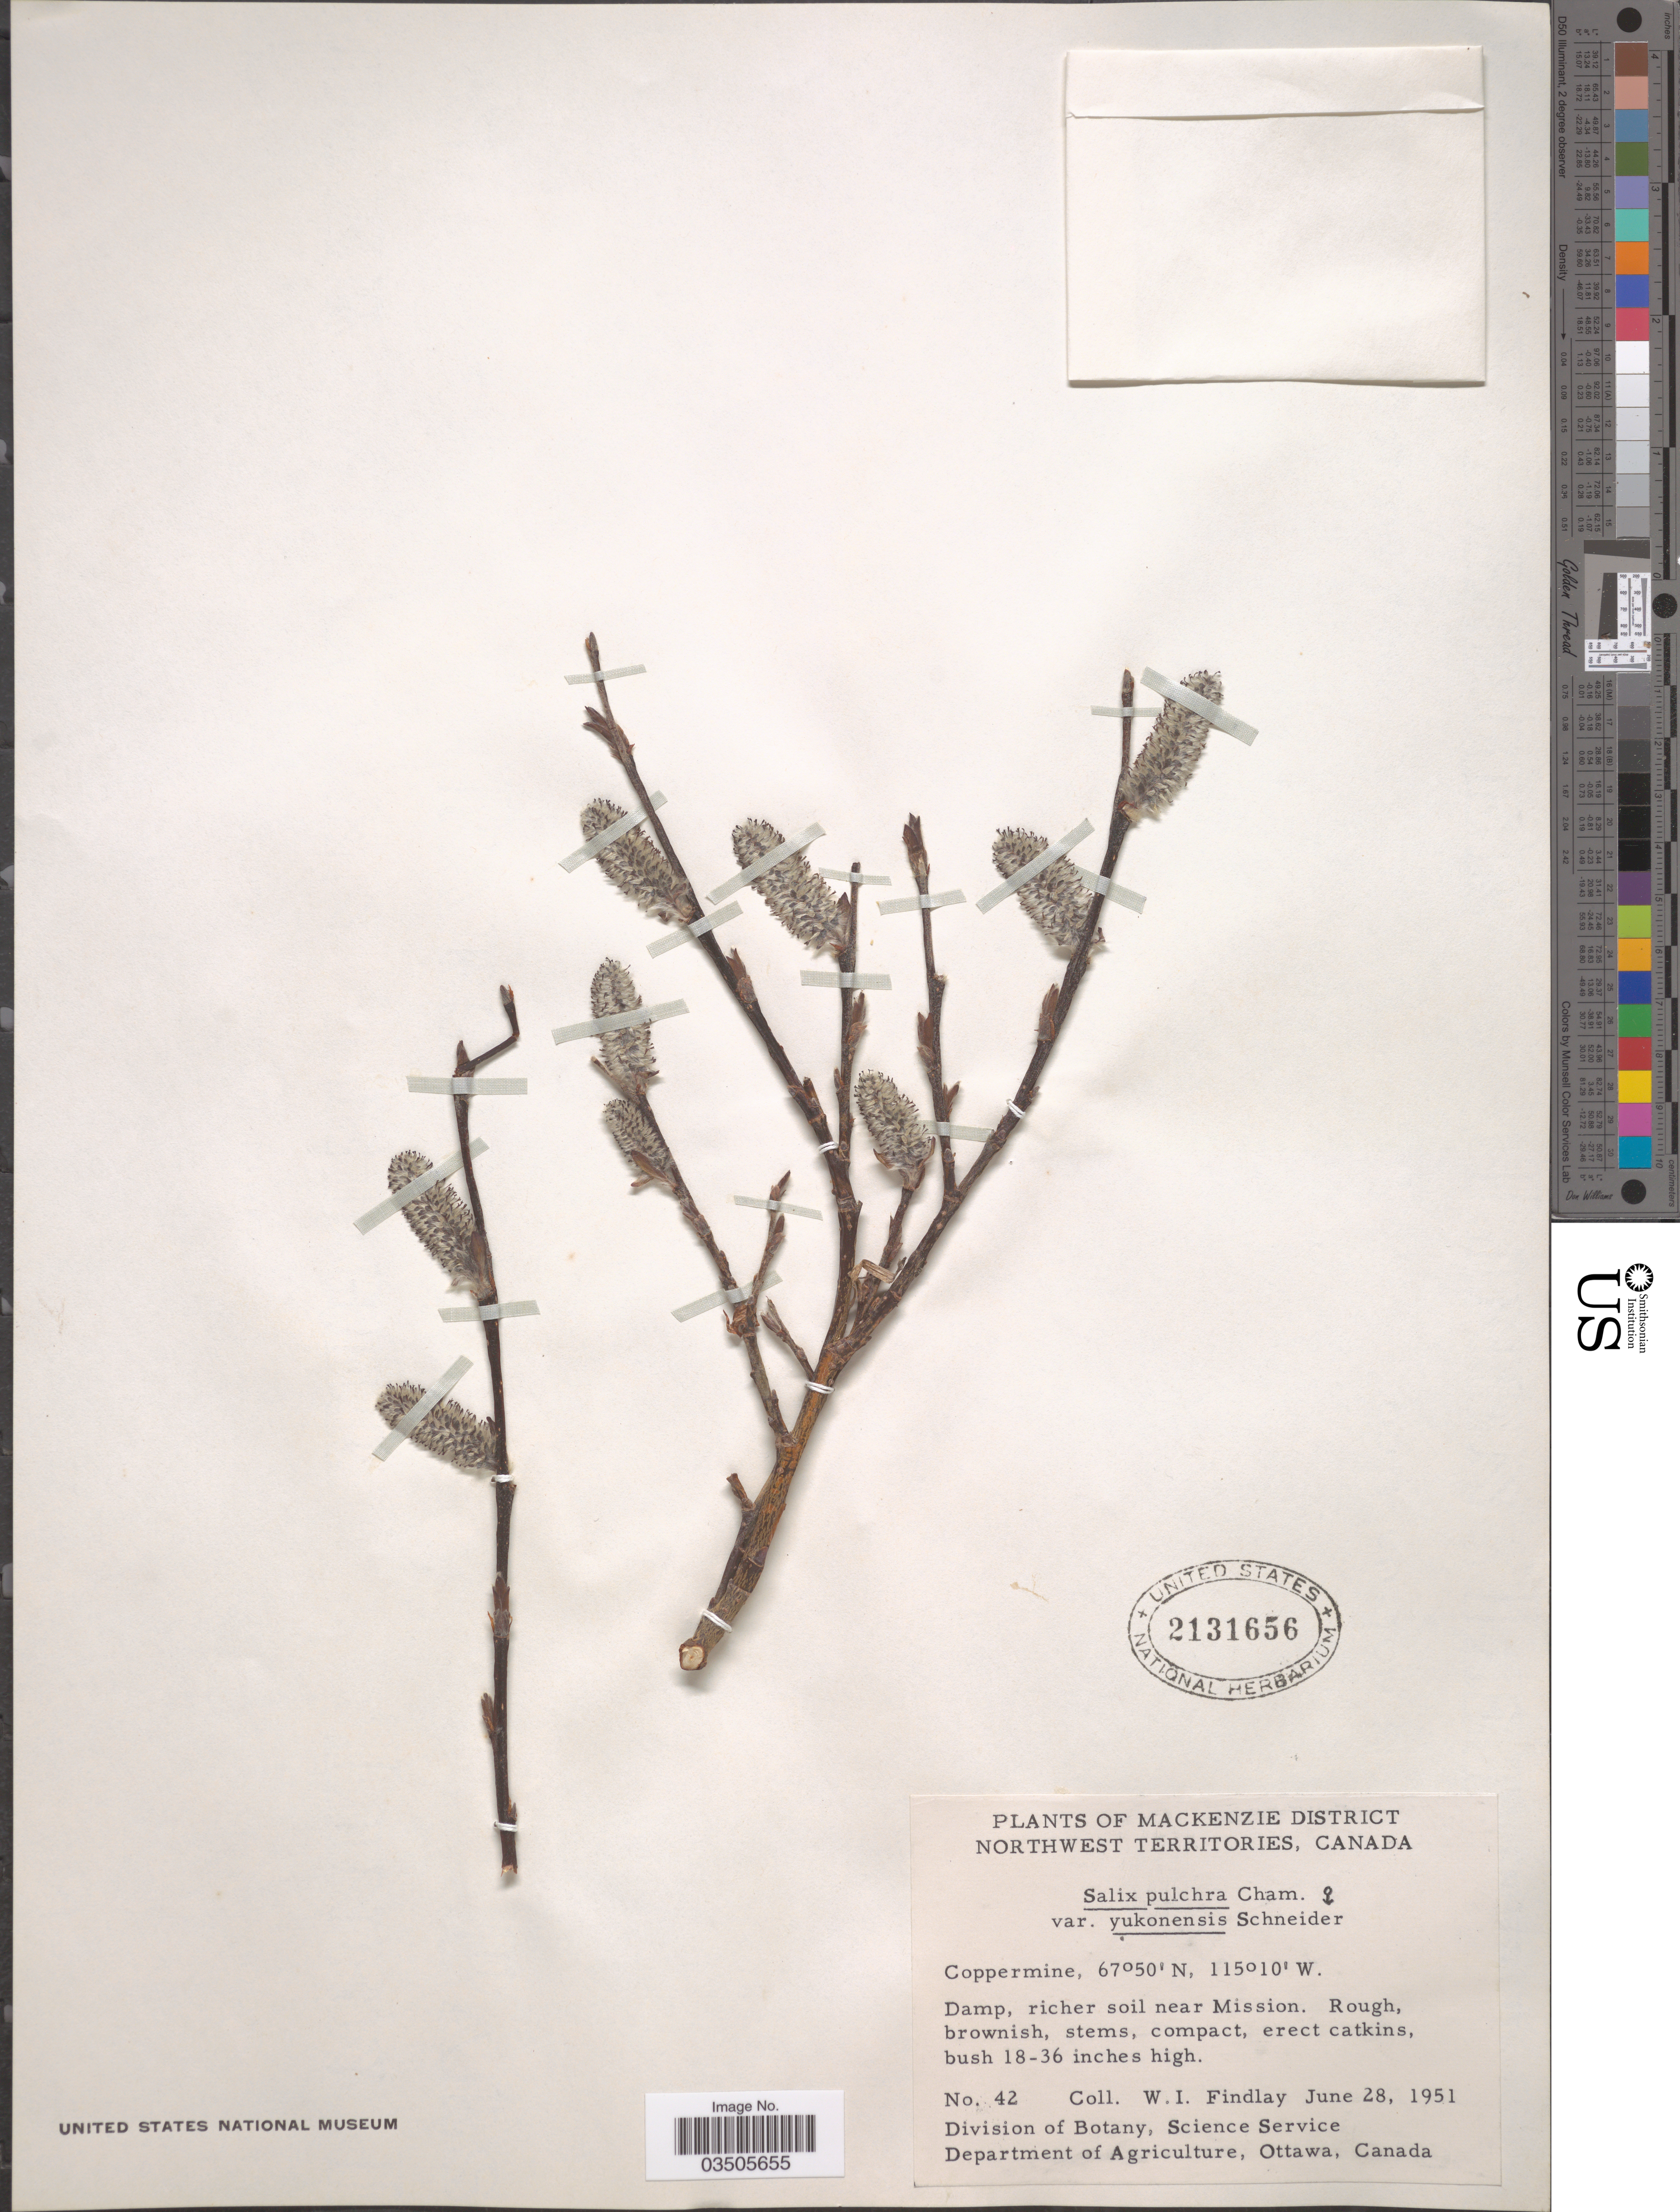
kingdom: Plantae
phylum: Tracheophyta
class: Magnoliopsida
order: Malpighiales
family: Salicaceae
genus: Salix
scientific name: Salix pulchra var. yukonensis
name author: C.K. Schneid.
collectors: W. Findlay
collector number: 42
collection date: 1951-06-28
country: Canada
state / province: Northwest Territories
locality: Mackenzie District. Coppermine. Near Mission.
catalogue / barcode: US 2131656